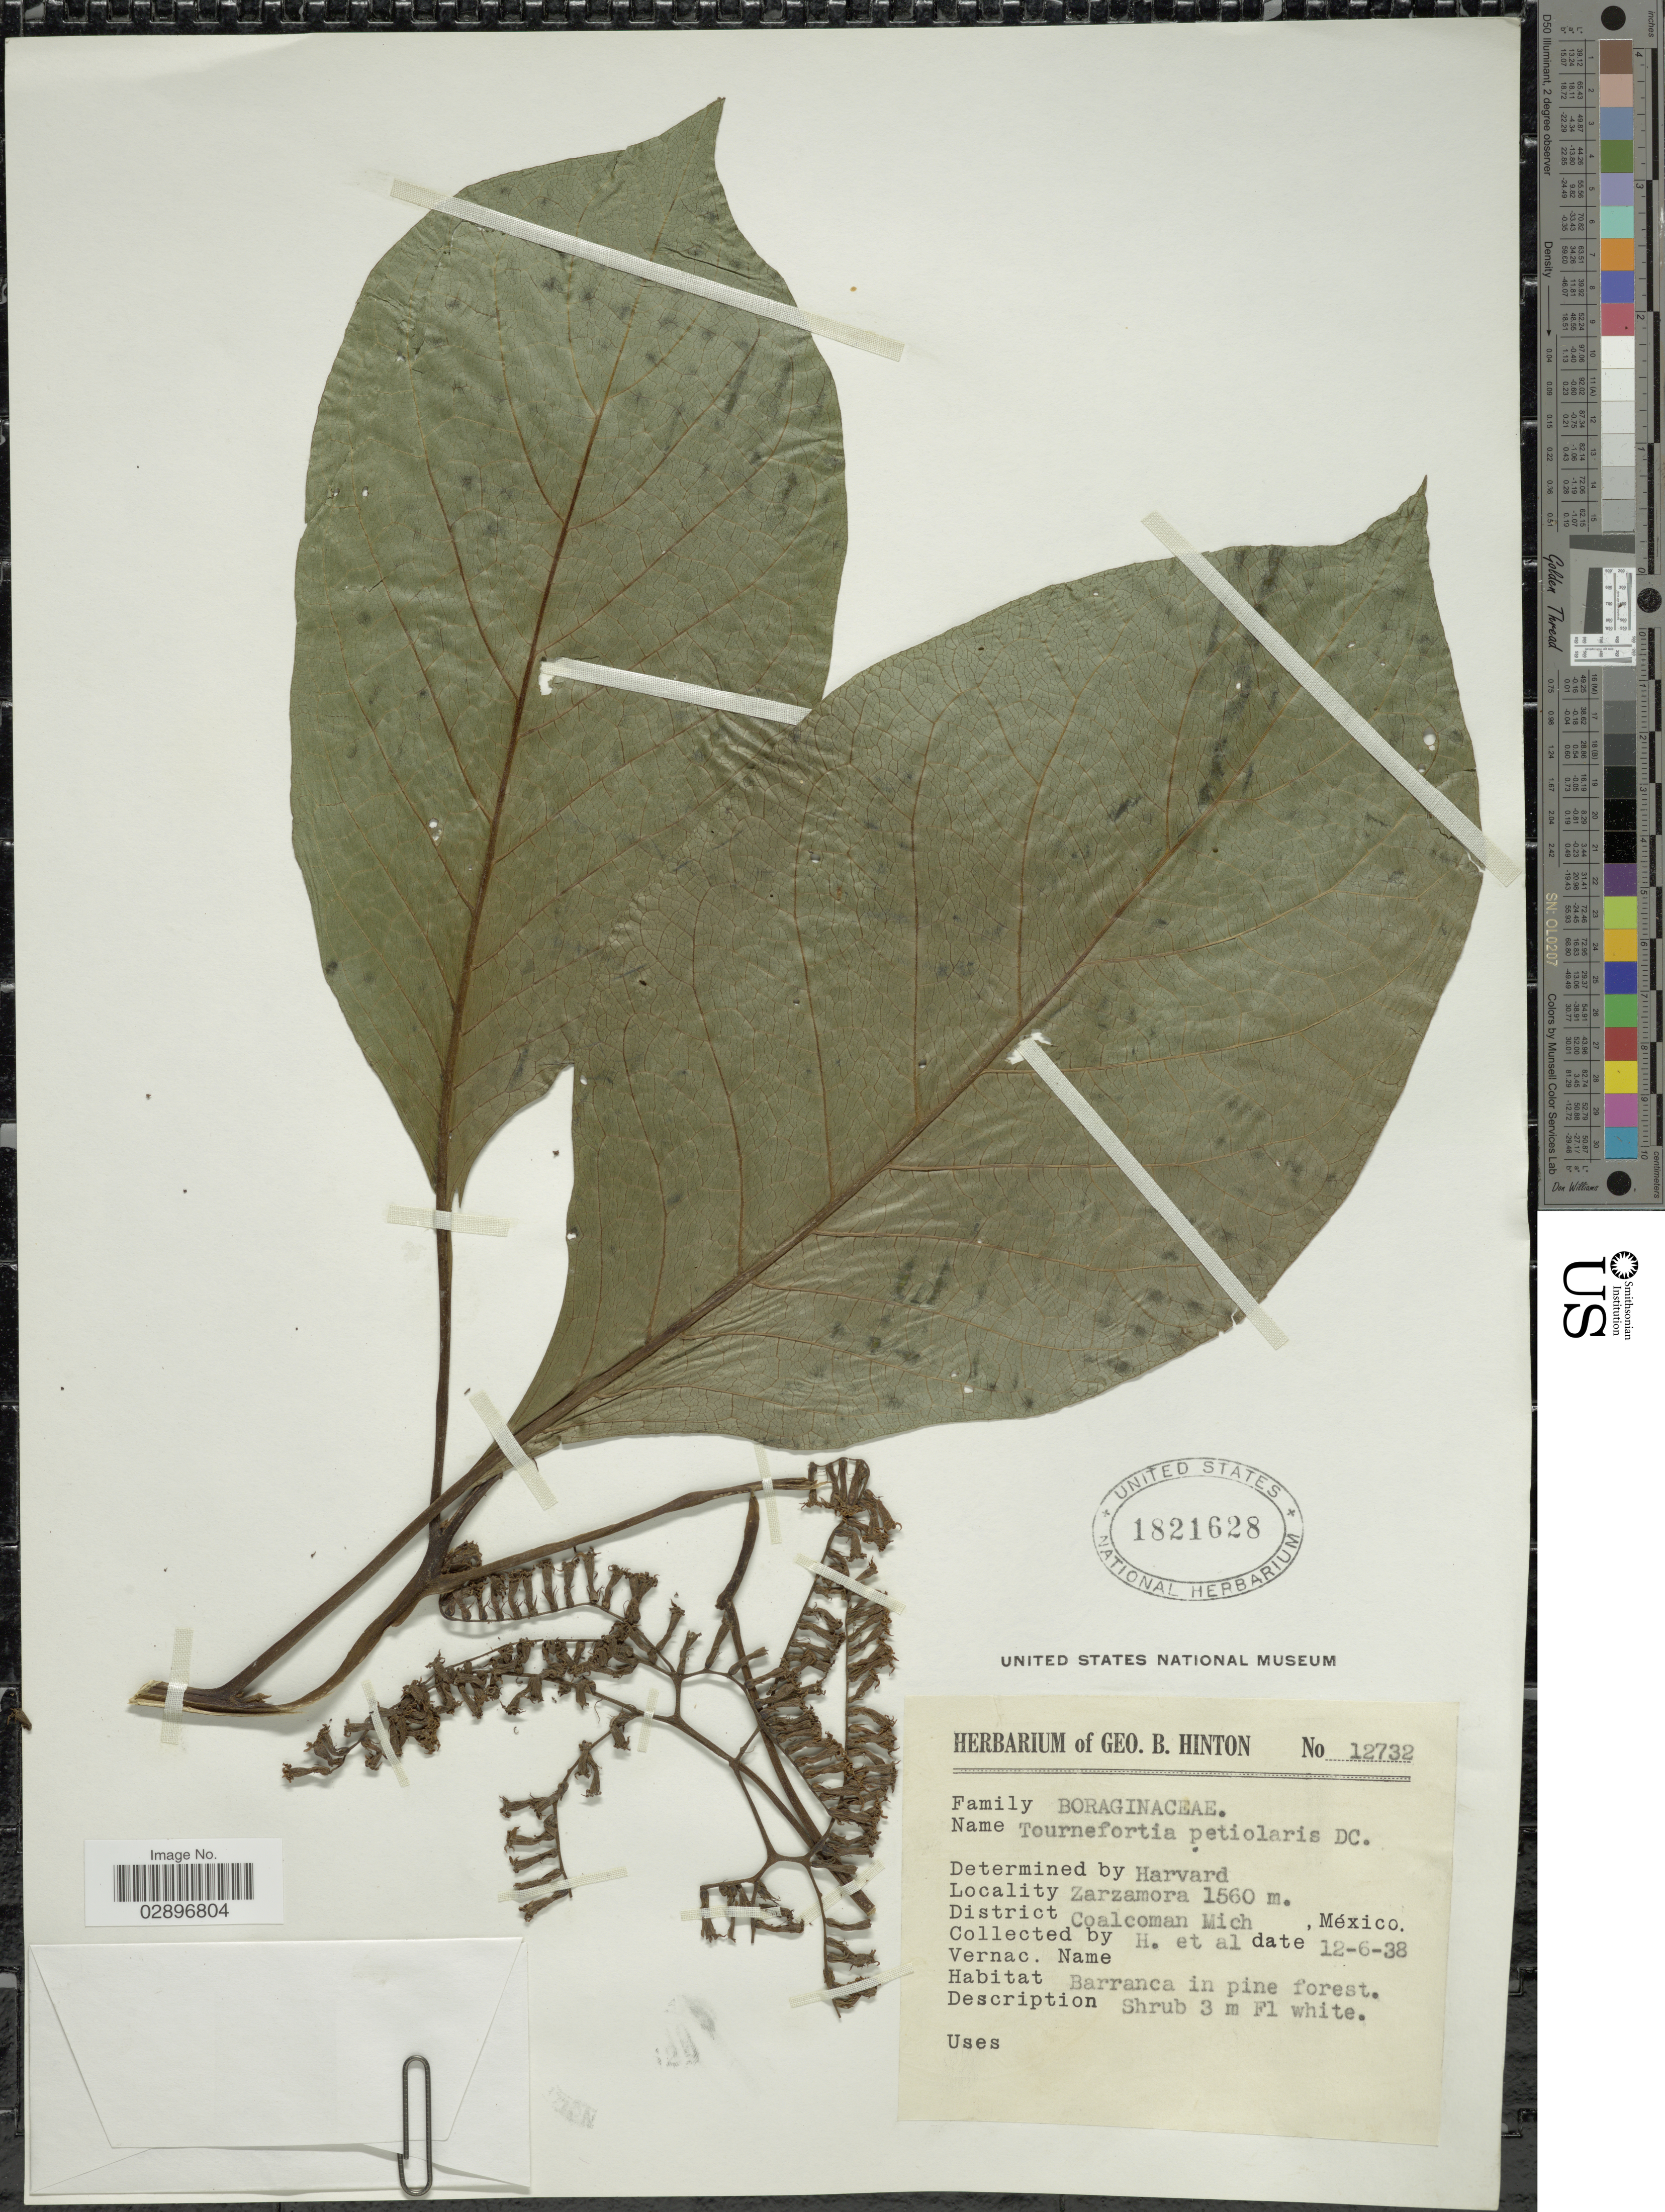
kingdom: Plantae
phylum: Tracheophyta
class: Magnoliopsida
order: Boraginales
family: Heliotropiaceae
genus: Tournefortia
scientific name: Tournefortia petiolaris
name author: DC.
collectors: G. B. Hinton & et al.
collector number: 12732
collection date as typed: Transcribed d/m/y: 12/6/38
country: Mexico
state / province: Michoacán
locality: Zarzamora. District Coalcoman.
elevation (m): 1560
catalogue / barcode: US 1821628